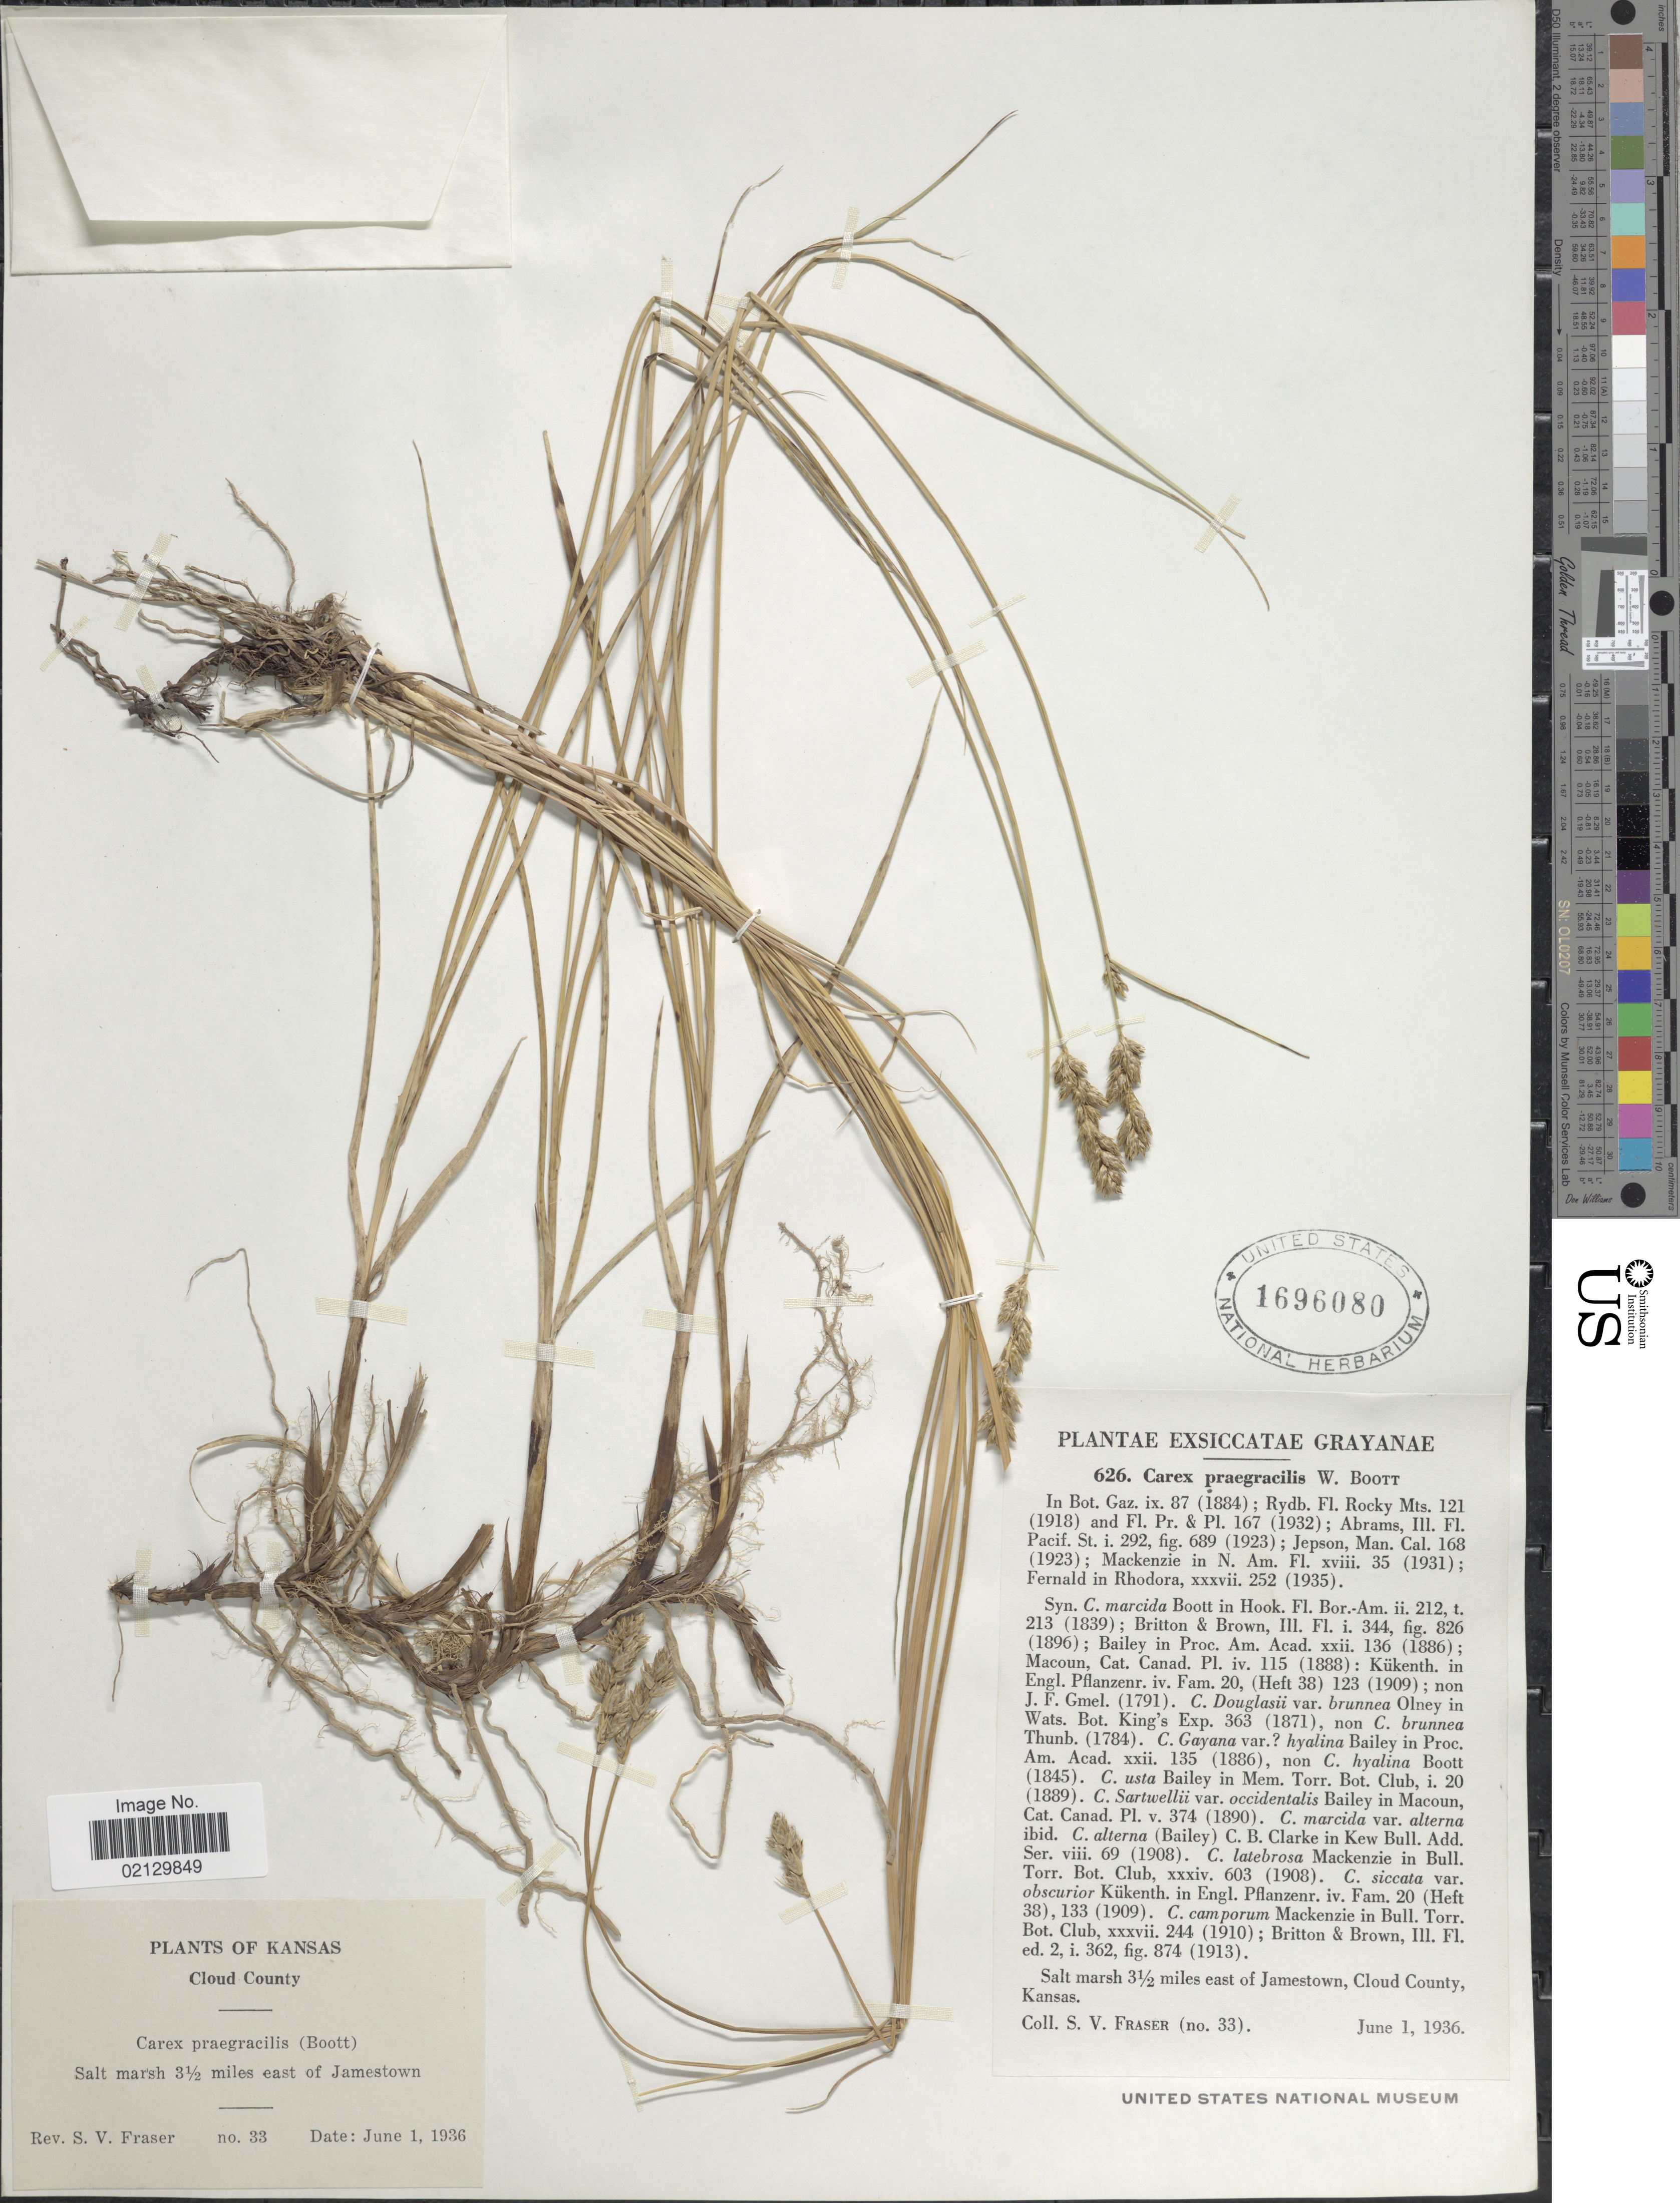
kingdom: Plantae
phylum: Tracheophyta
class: Liliopsida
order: Poales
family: Cyperaceae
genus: Carex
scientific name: Carex praegracilis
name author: W. Boott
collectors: S. Fraser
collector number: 33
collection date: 1936-06-01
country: United States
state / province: Kansas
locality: Salt Marsh 3½ miles east of Jamestown, Cloud County Kansas.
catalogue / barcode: US 1696080